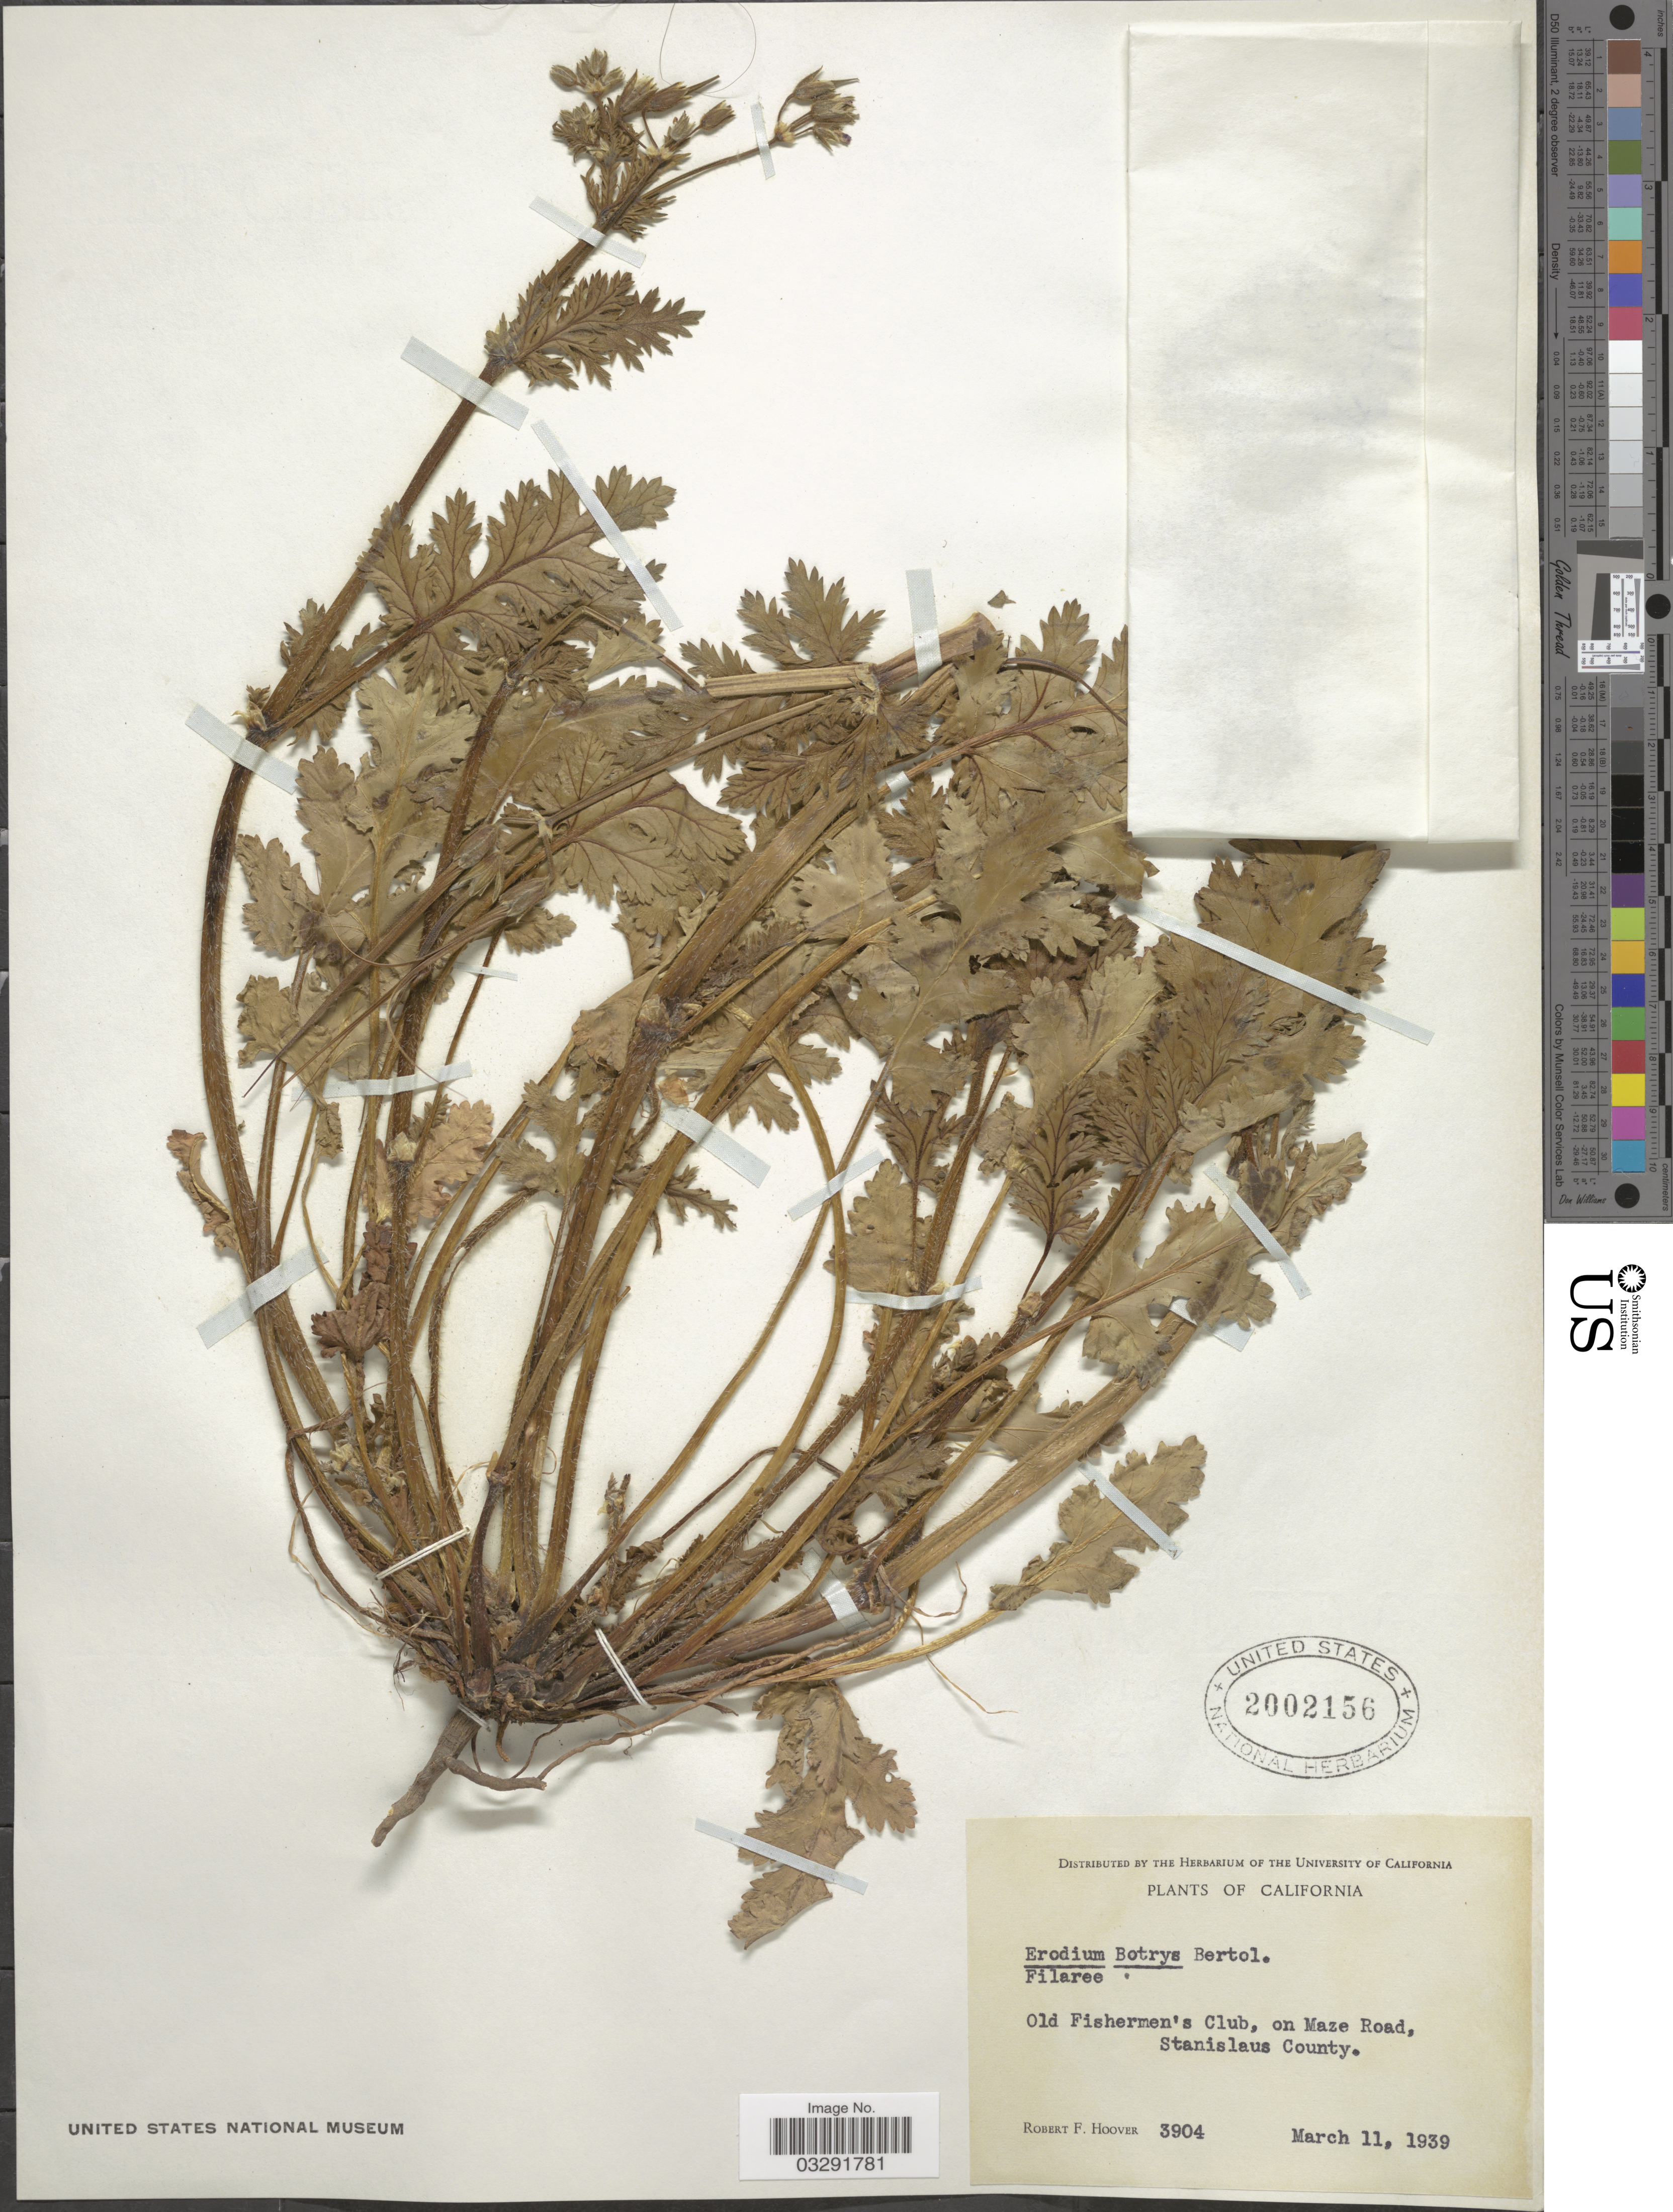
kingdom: Plantae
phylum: Tracheophyta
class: Magnoliopsida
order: Geraniales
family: Geraniaceae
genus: Erodium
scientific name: Erodium botrys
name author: (Cav.) Bertol.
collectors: R. F. Hoover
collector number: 3904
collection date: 1939-03-11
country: United States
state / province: California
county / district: Stanislaus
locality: Old Fishermen's Club, on Maze Road, Stanislaus County.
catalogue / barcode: US 2002156